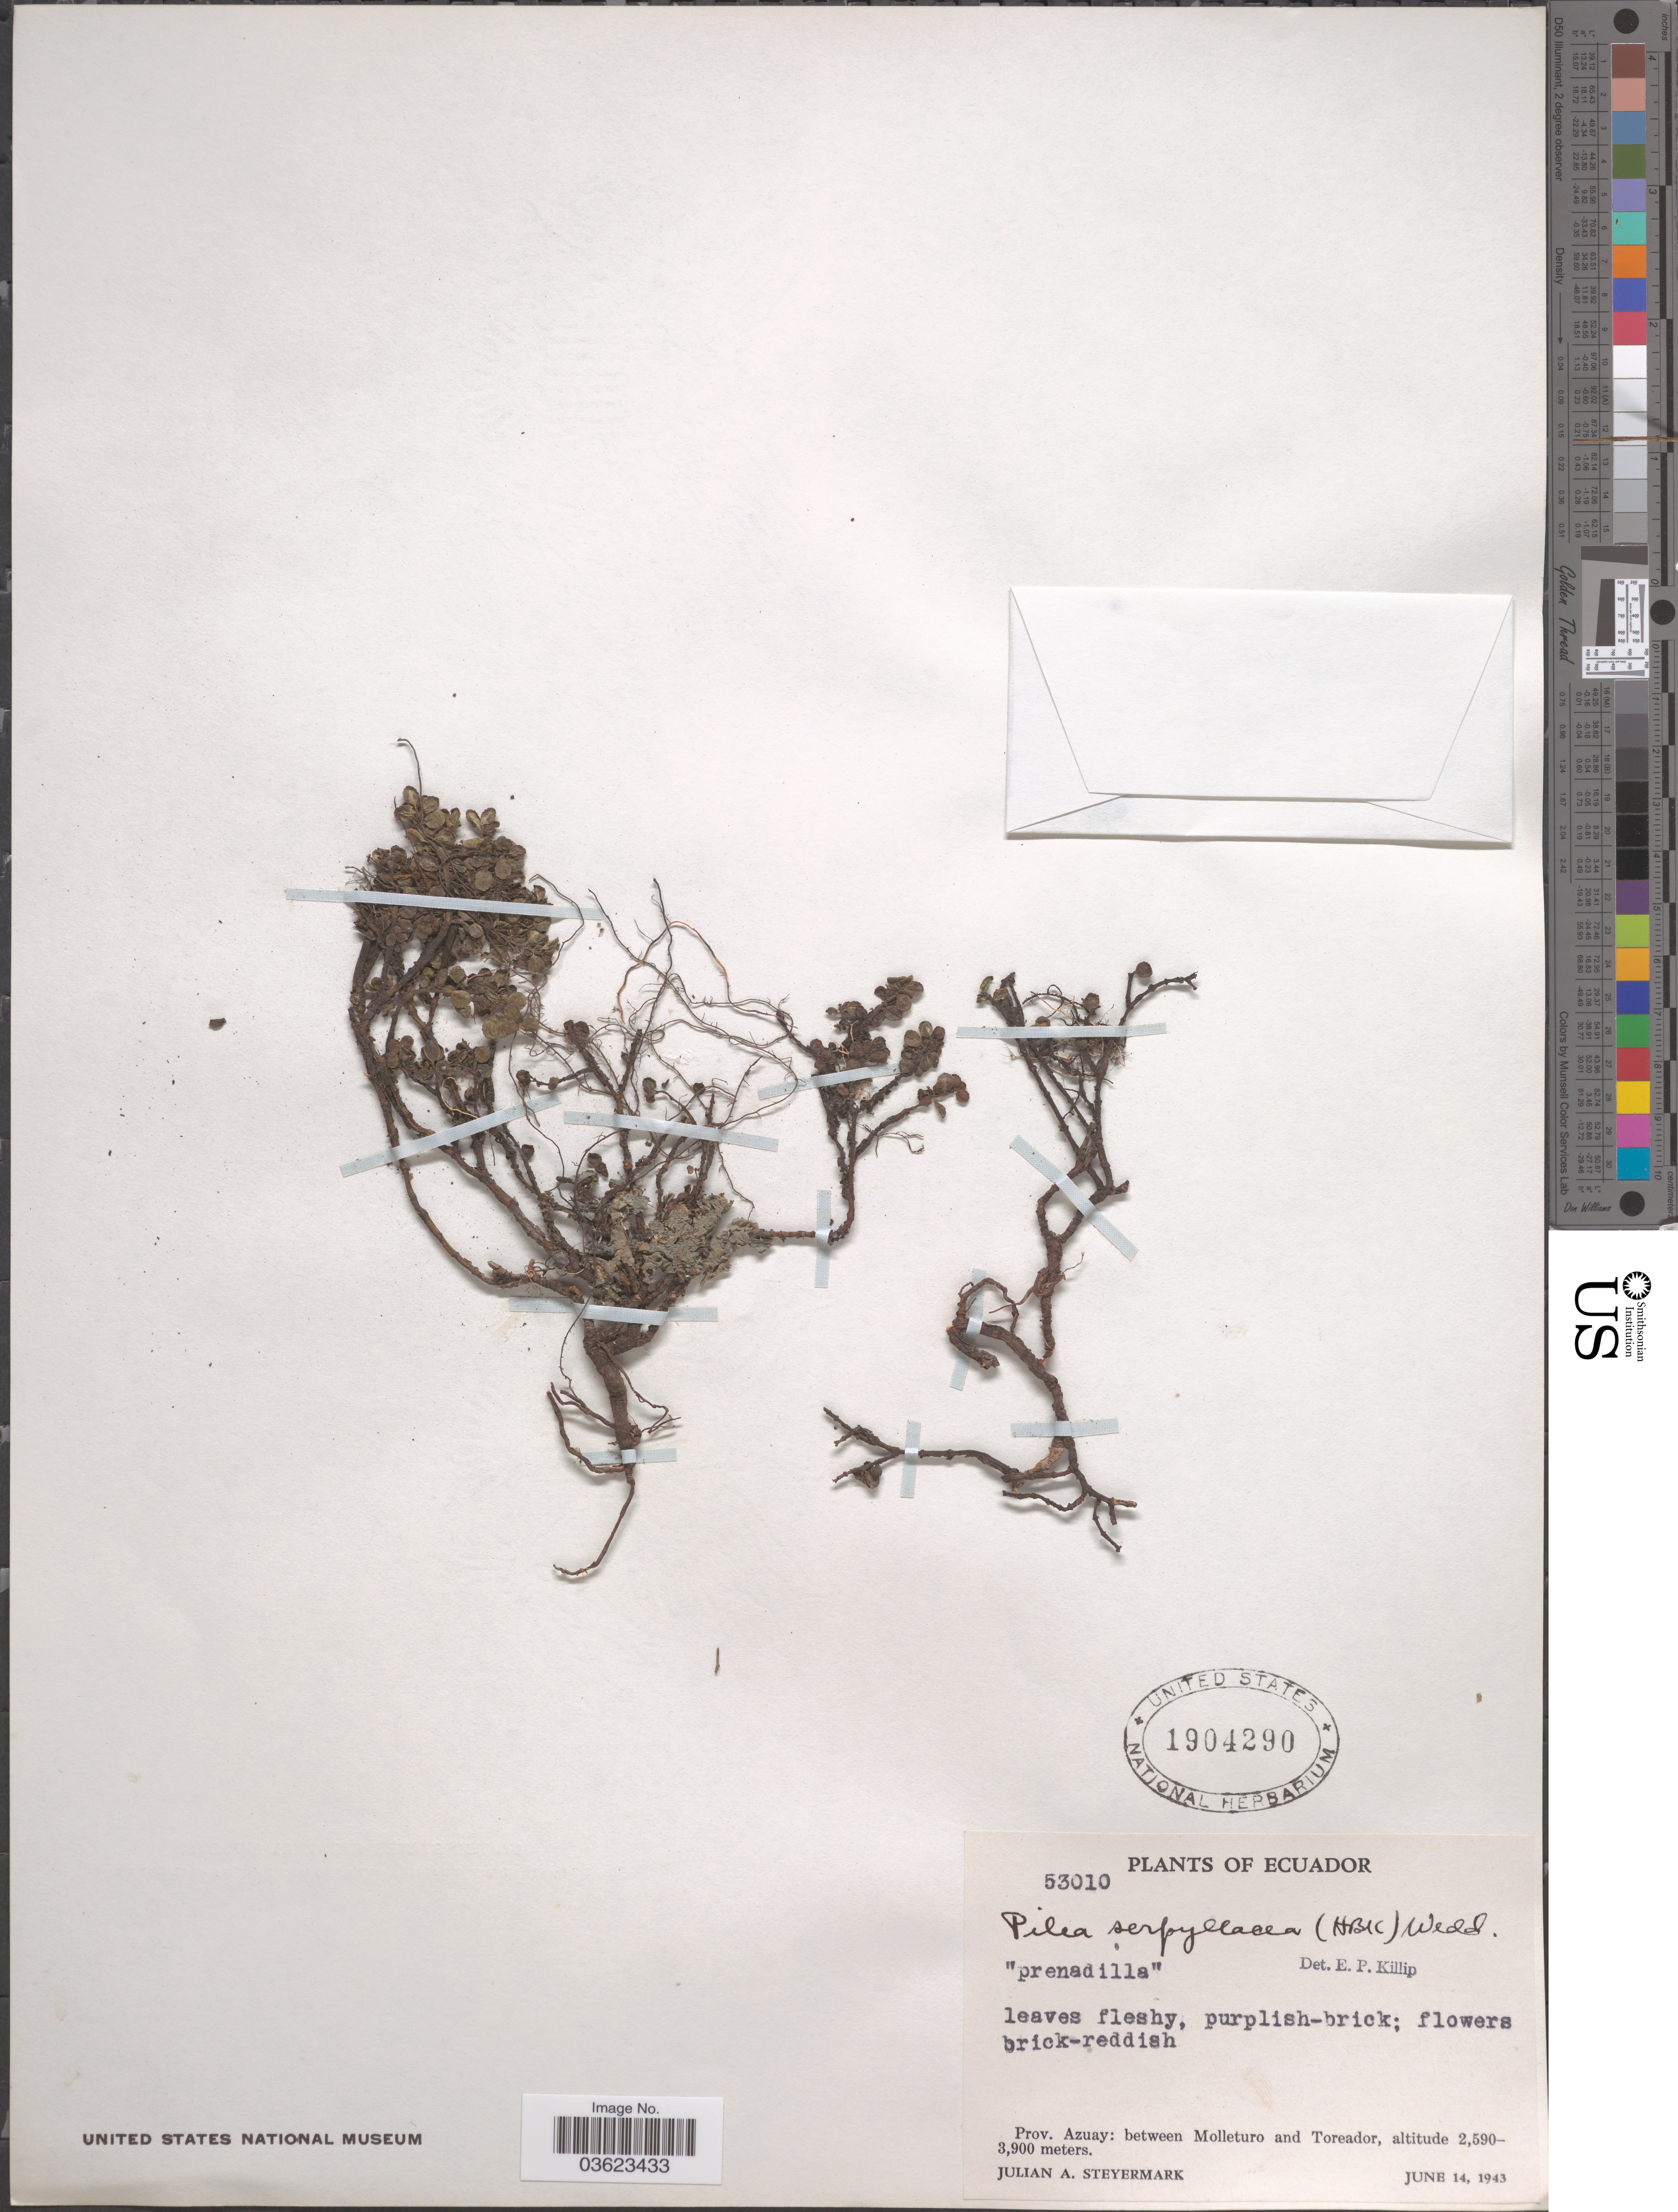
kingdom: Plantae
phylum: Tracheophyta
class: Magnoliopsida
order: Rosales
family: Urticaceae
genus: Pilea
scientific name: Pilea serpyllacea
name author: (Kunth) Liebm.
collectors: J. Steyermark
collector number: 53010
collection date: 1943-06-14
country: Ecuador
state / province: Azuay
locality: Between Molleturo and Toreador.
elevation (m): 2590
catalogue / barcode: US 1904290